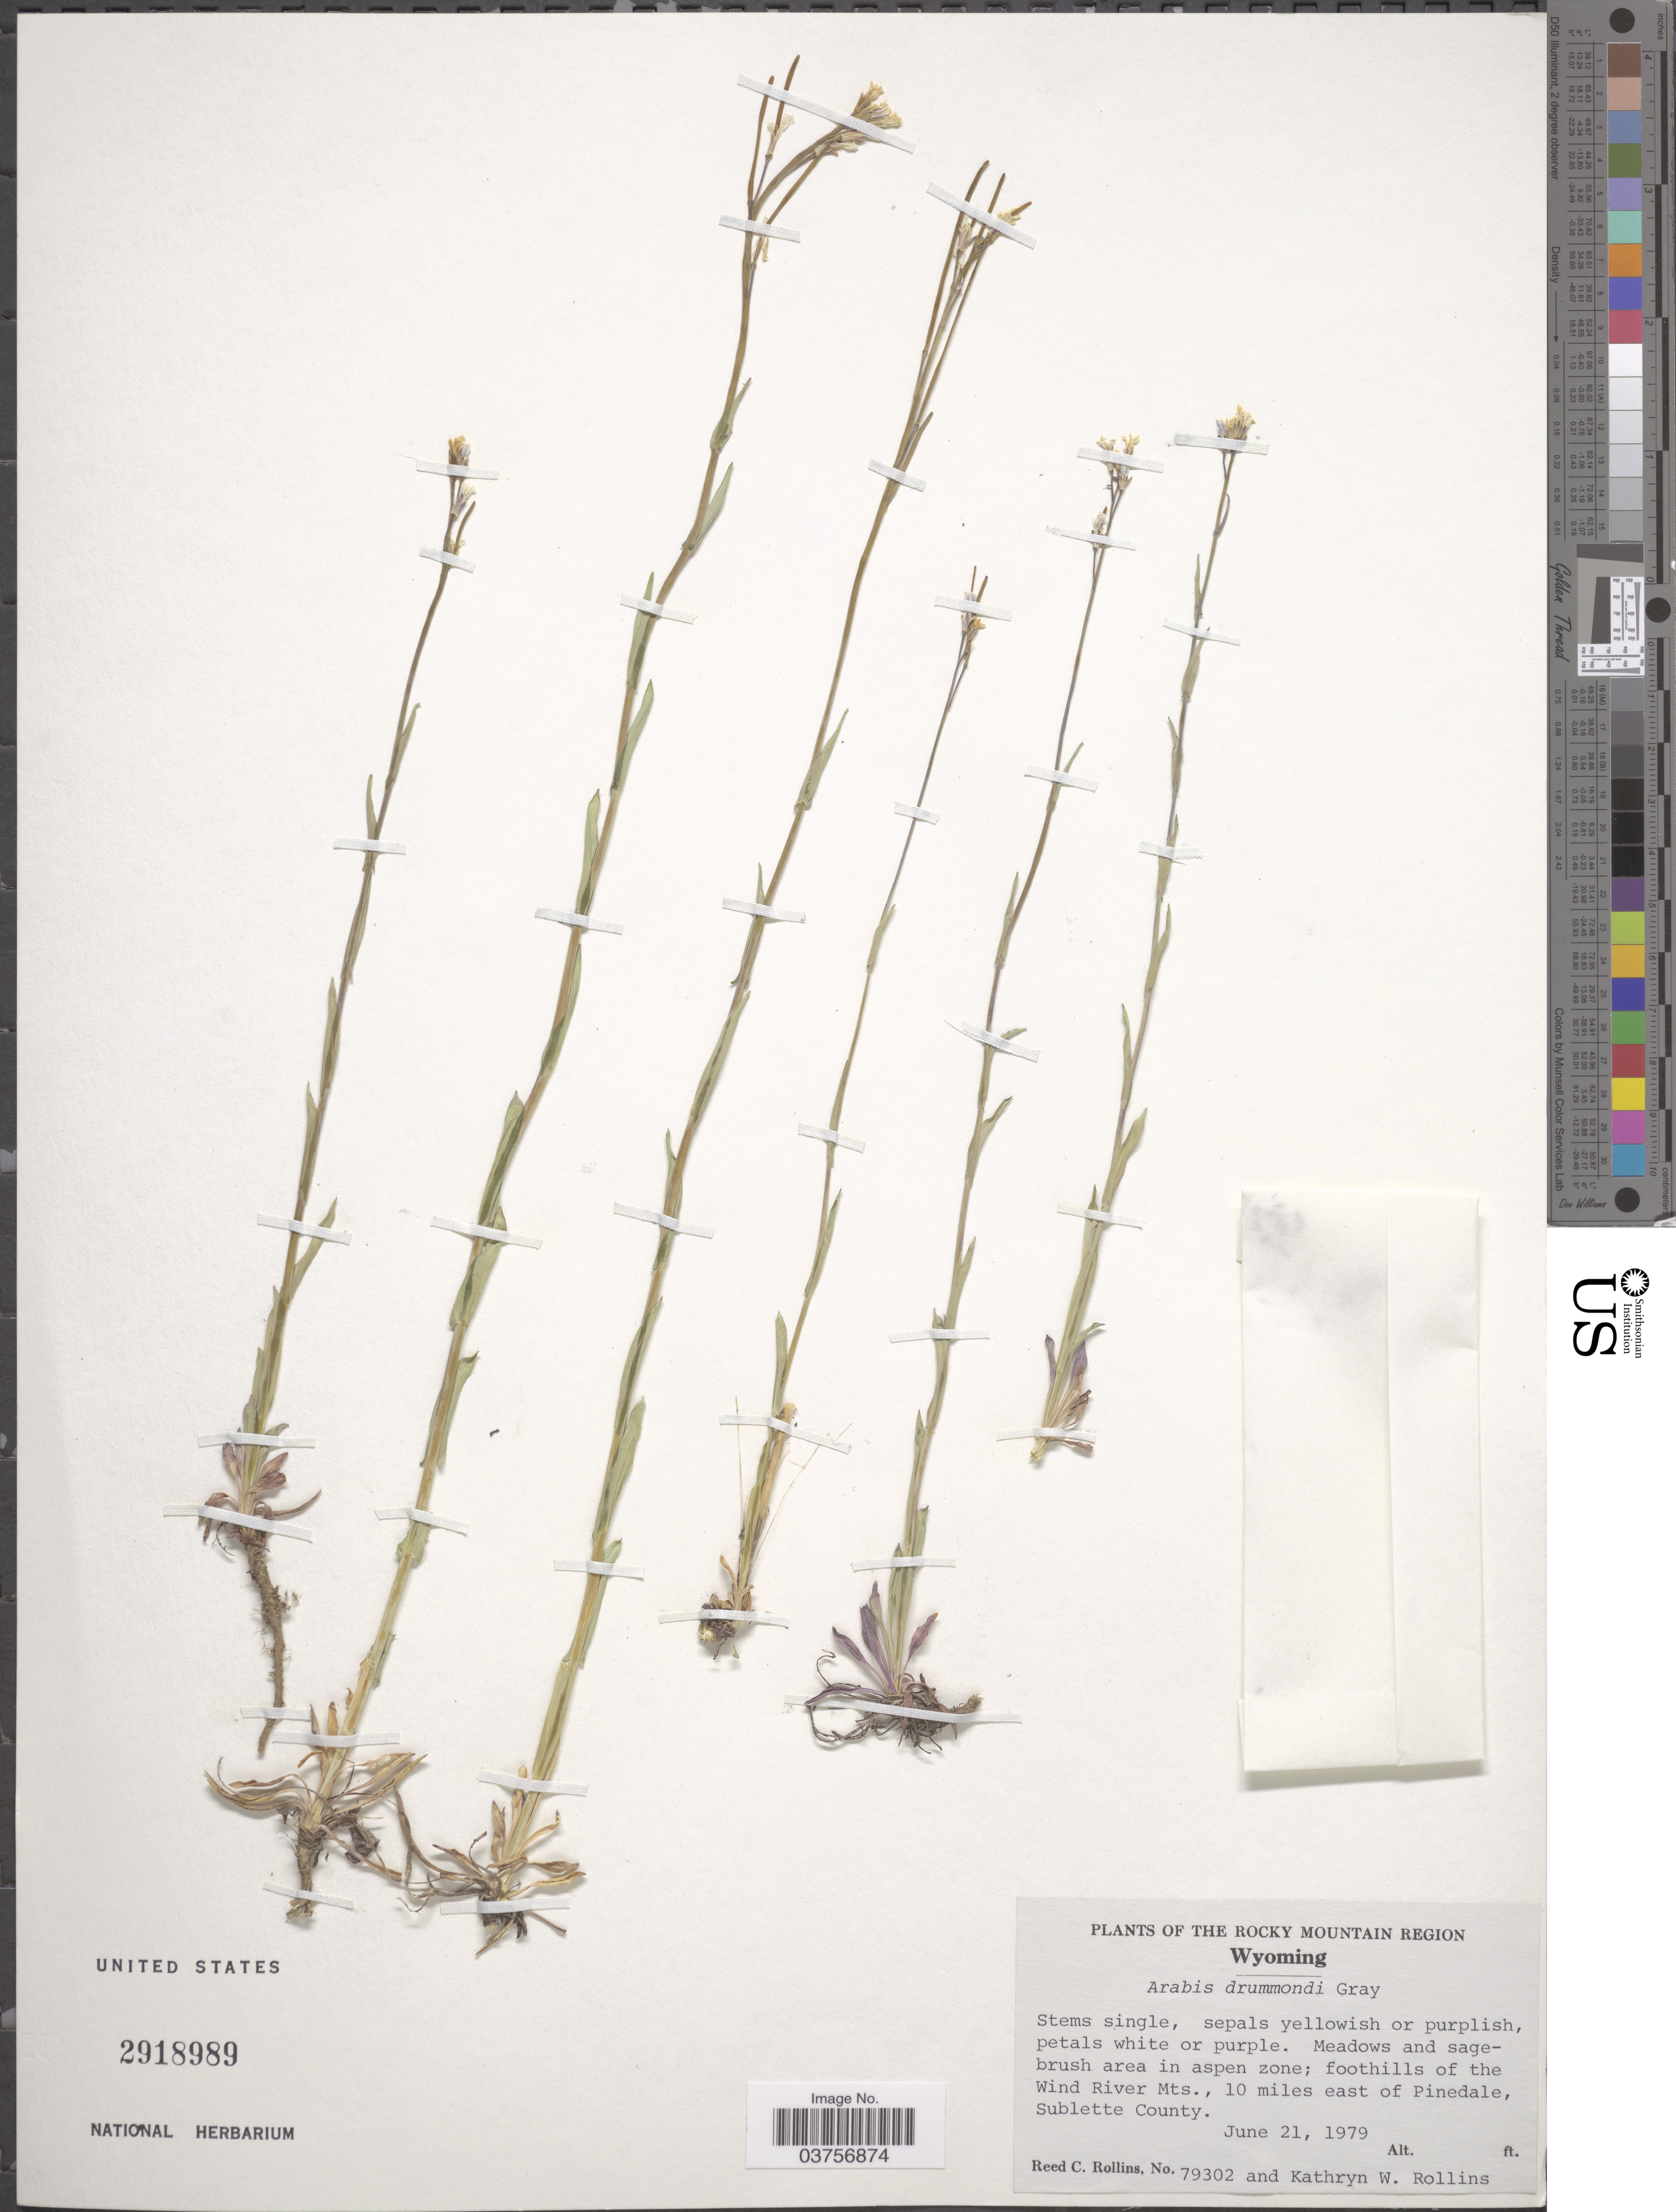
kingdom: Plantae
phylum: Tracheophyta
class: Magnoliopsida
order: Brassicales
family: Brassicaceae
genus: Arabis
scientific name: Arabis drummondii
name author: A. Gray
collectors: R. C. Rollins & K. W. Rollins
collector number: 79302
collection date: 1979-06-21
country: United States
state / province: Wyoming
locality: The Rocky Mountain Region. Meadow and sagebrush area in aspen zone; foothills of the Wind River Mts., 10 miles east of Pinedale, Sublette County.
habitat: meadows and sagebrush area in aspen zone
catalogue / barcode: US 2918989